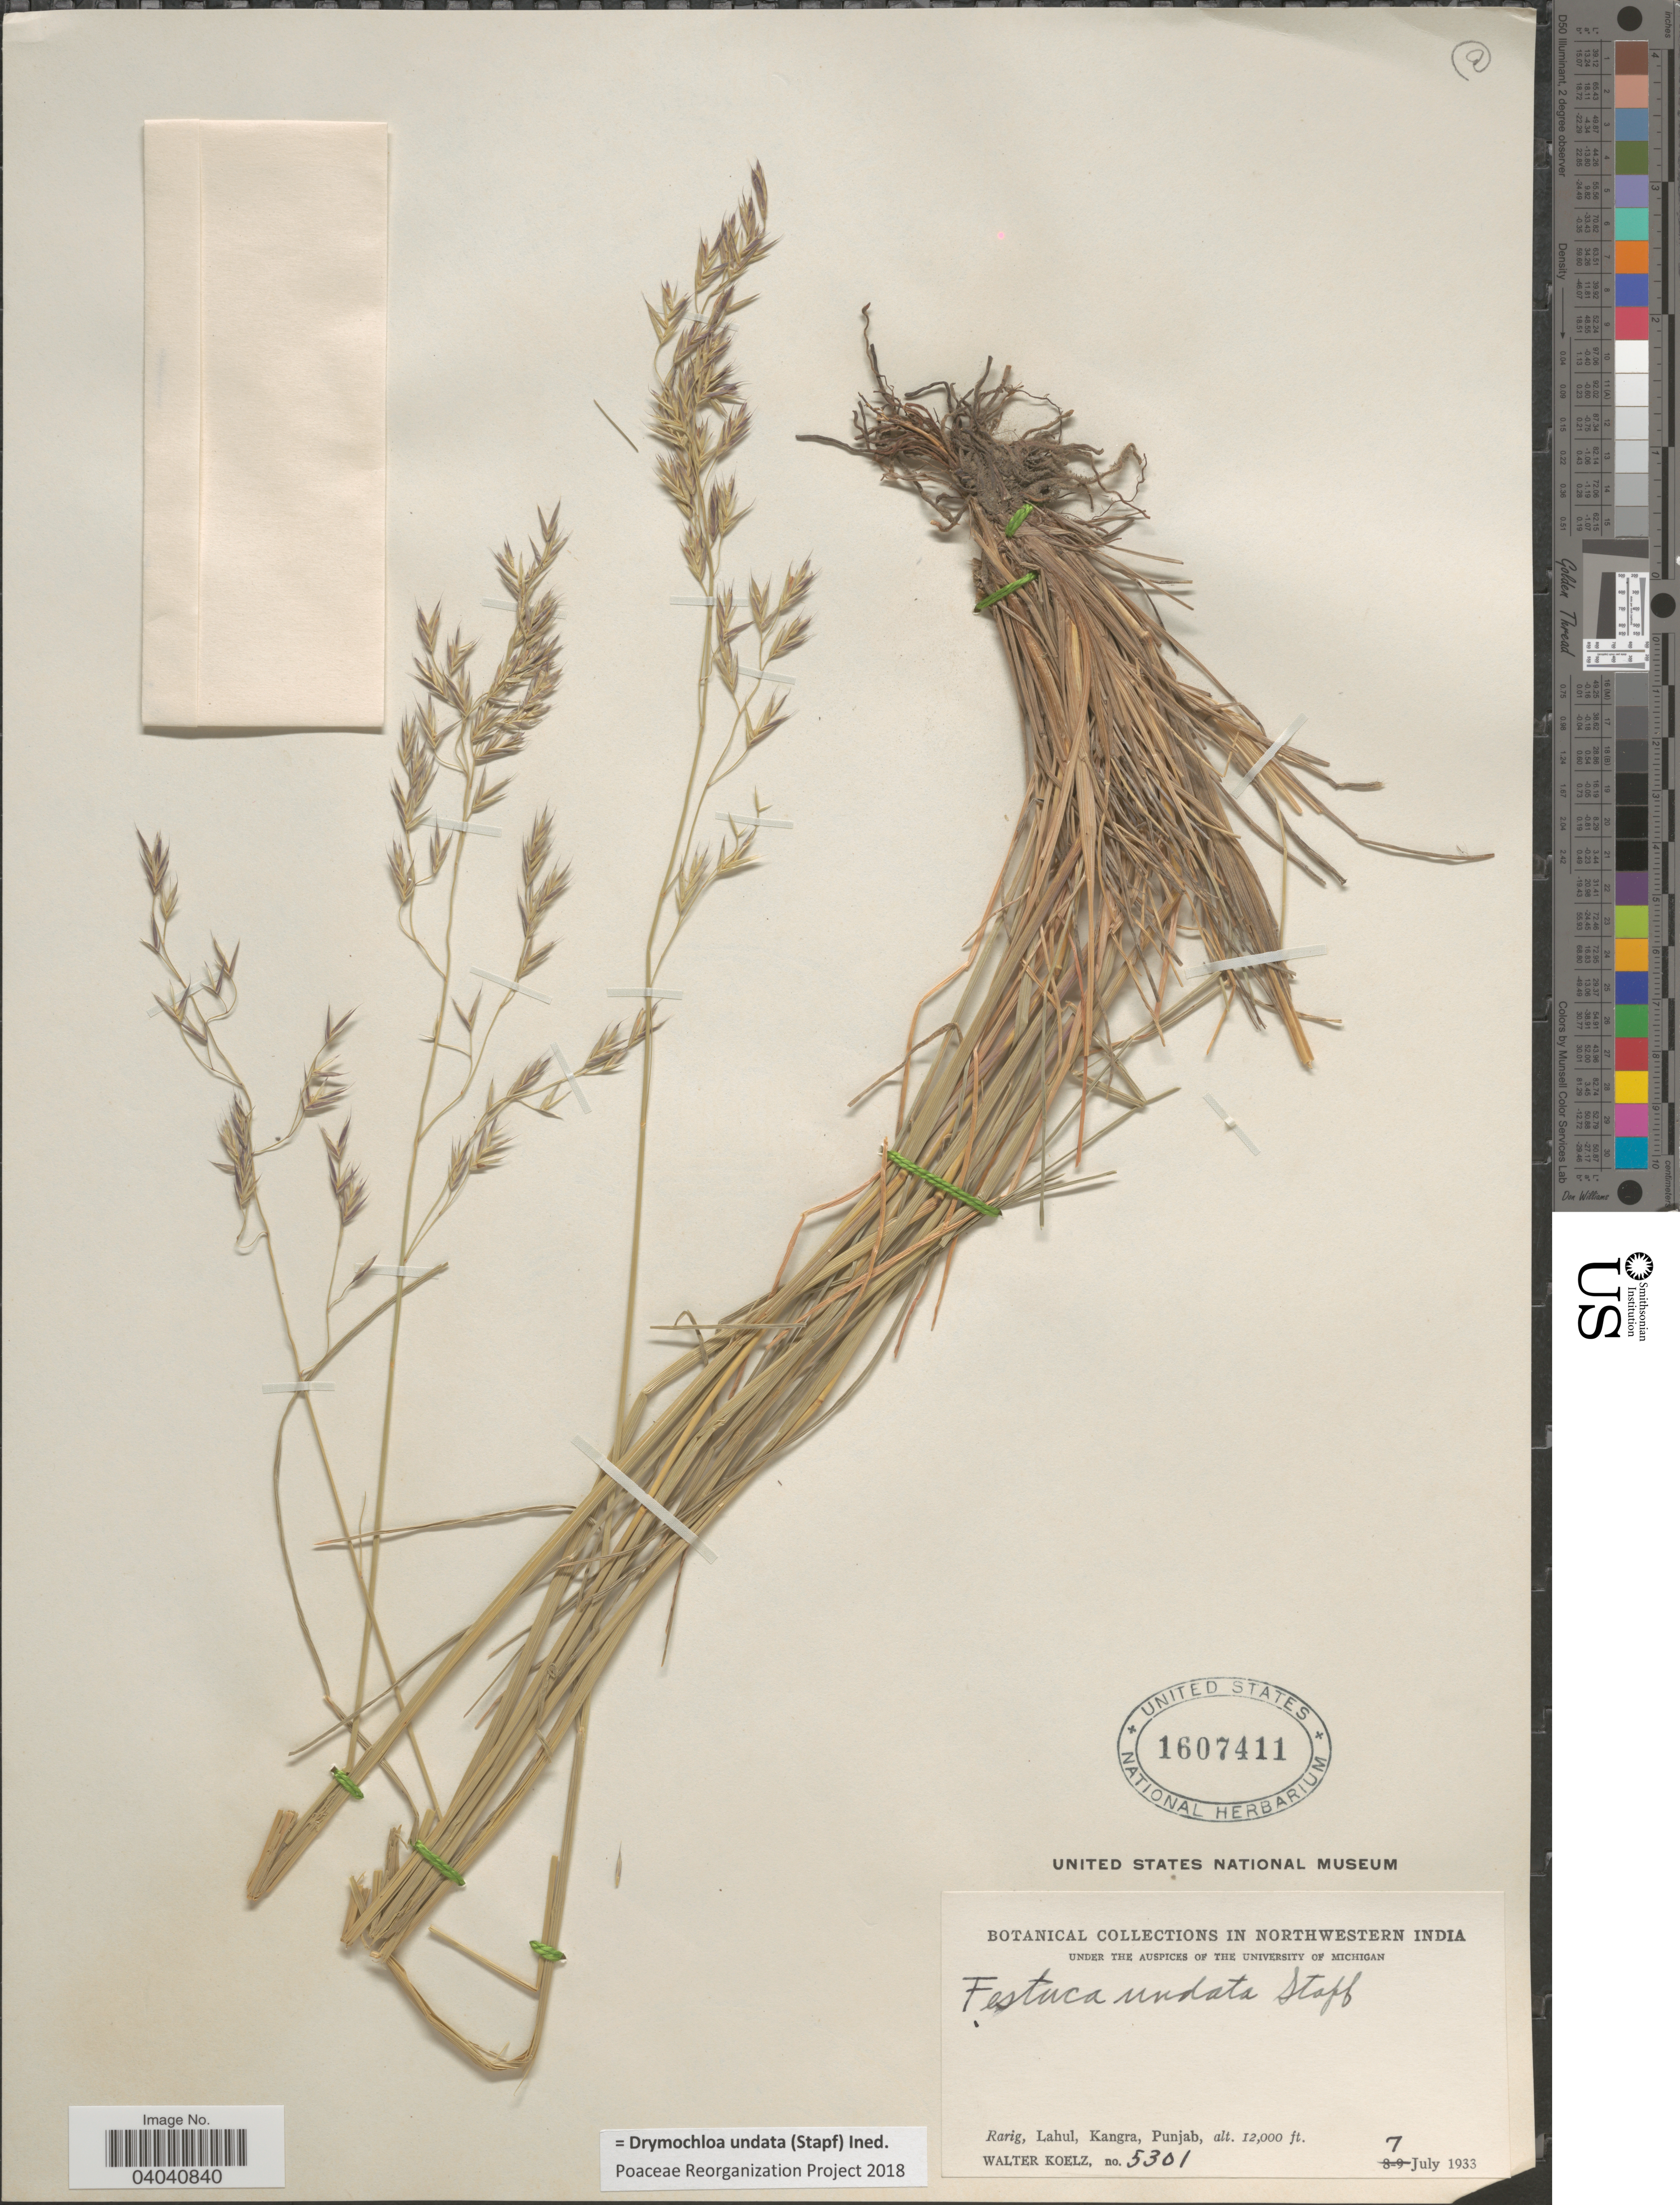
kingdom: Plantae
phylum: Tracheophyta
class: Liliopsida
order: Poales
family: Poaceae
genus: Drymochloa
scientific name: Drymochloa undata (Stapf) ined.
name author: (Stapf)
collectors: W. N. Koelz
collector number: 5301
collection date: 1933-07-07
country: India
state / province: Punjab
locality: Northwestern India. Rarig, Lahul, Kangra.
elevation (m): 3658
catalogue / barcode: US 1607411